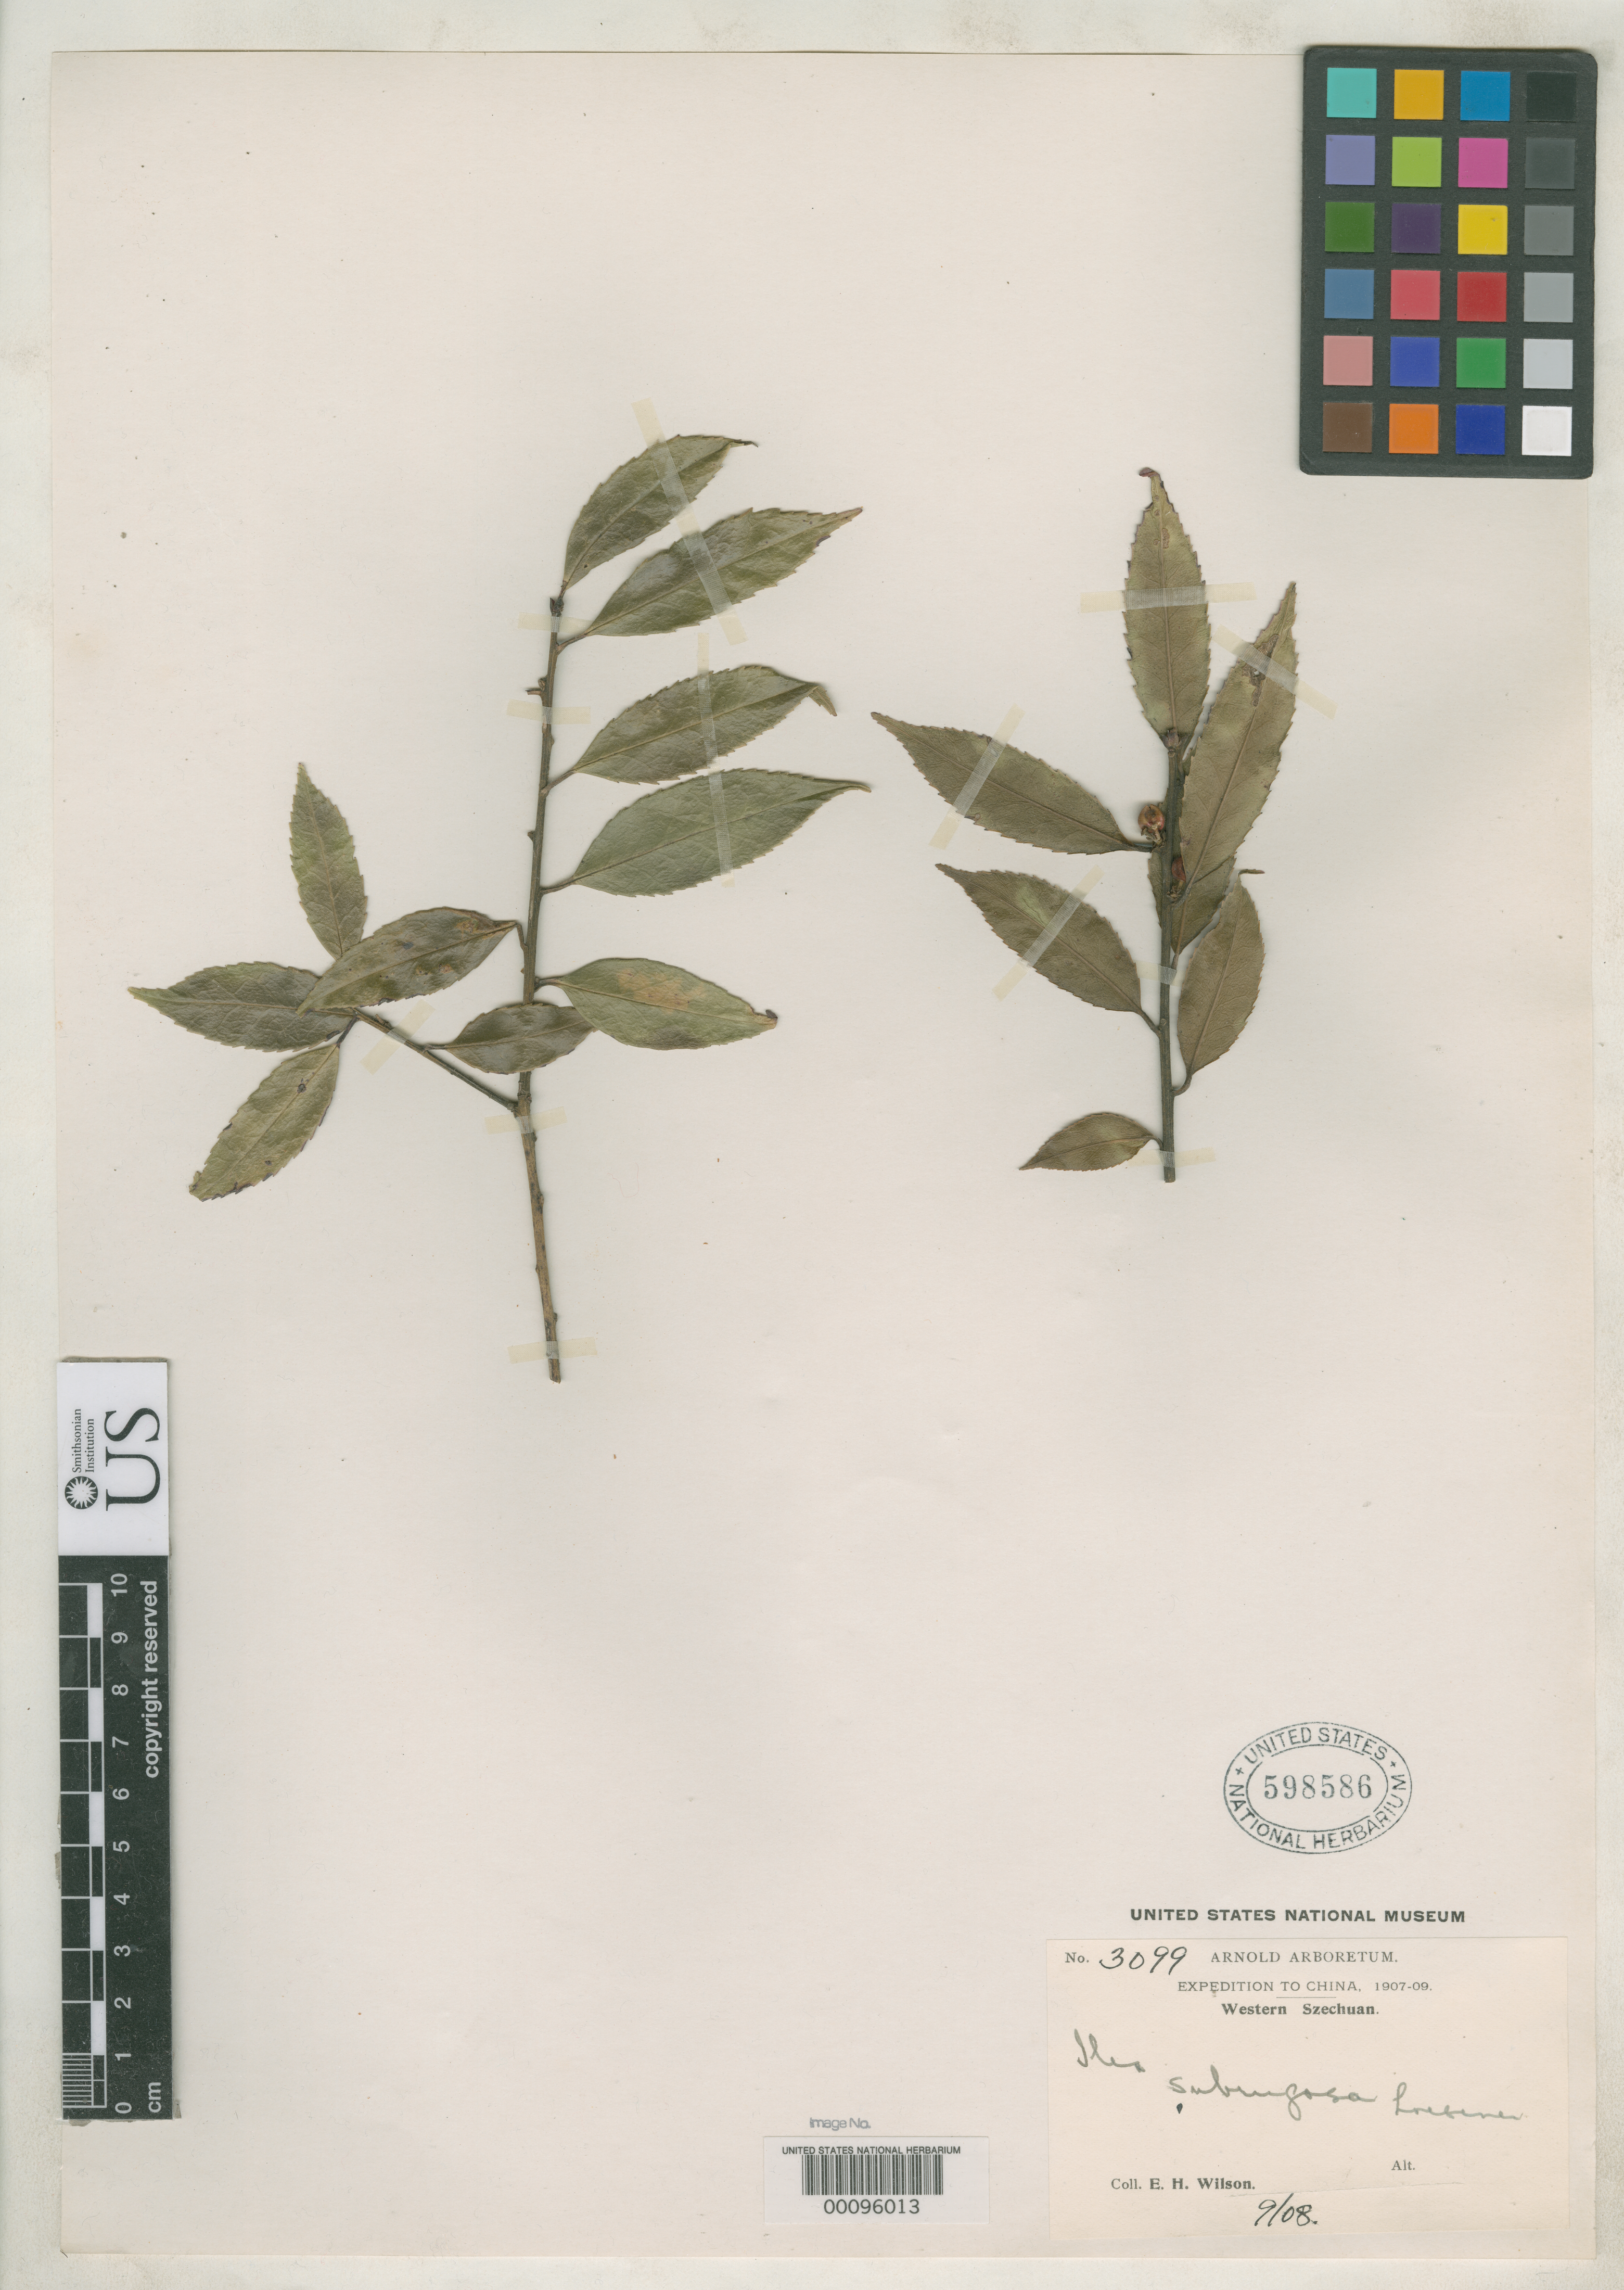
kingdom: Plantae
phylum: Tracheophyta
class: Magnoliopsida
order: Aquifoliales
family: Aquifoliaceae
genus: Ilex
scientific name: Ilex subrugosa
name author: Loes. in Sarg.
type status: Isotype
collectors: E. H. Wilson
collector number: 3099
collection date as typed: Sep 1908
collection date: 1908-09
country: China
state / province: Sichuan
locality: Mt. Wa-Wu, Hong-Yah Hsien.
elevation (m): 1200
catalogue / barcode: US 598586